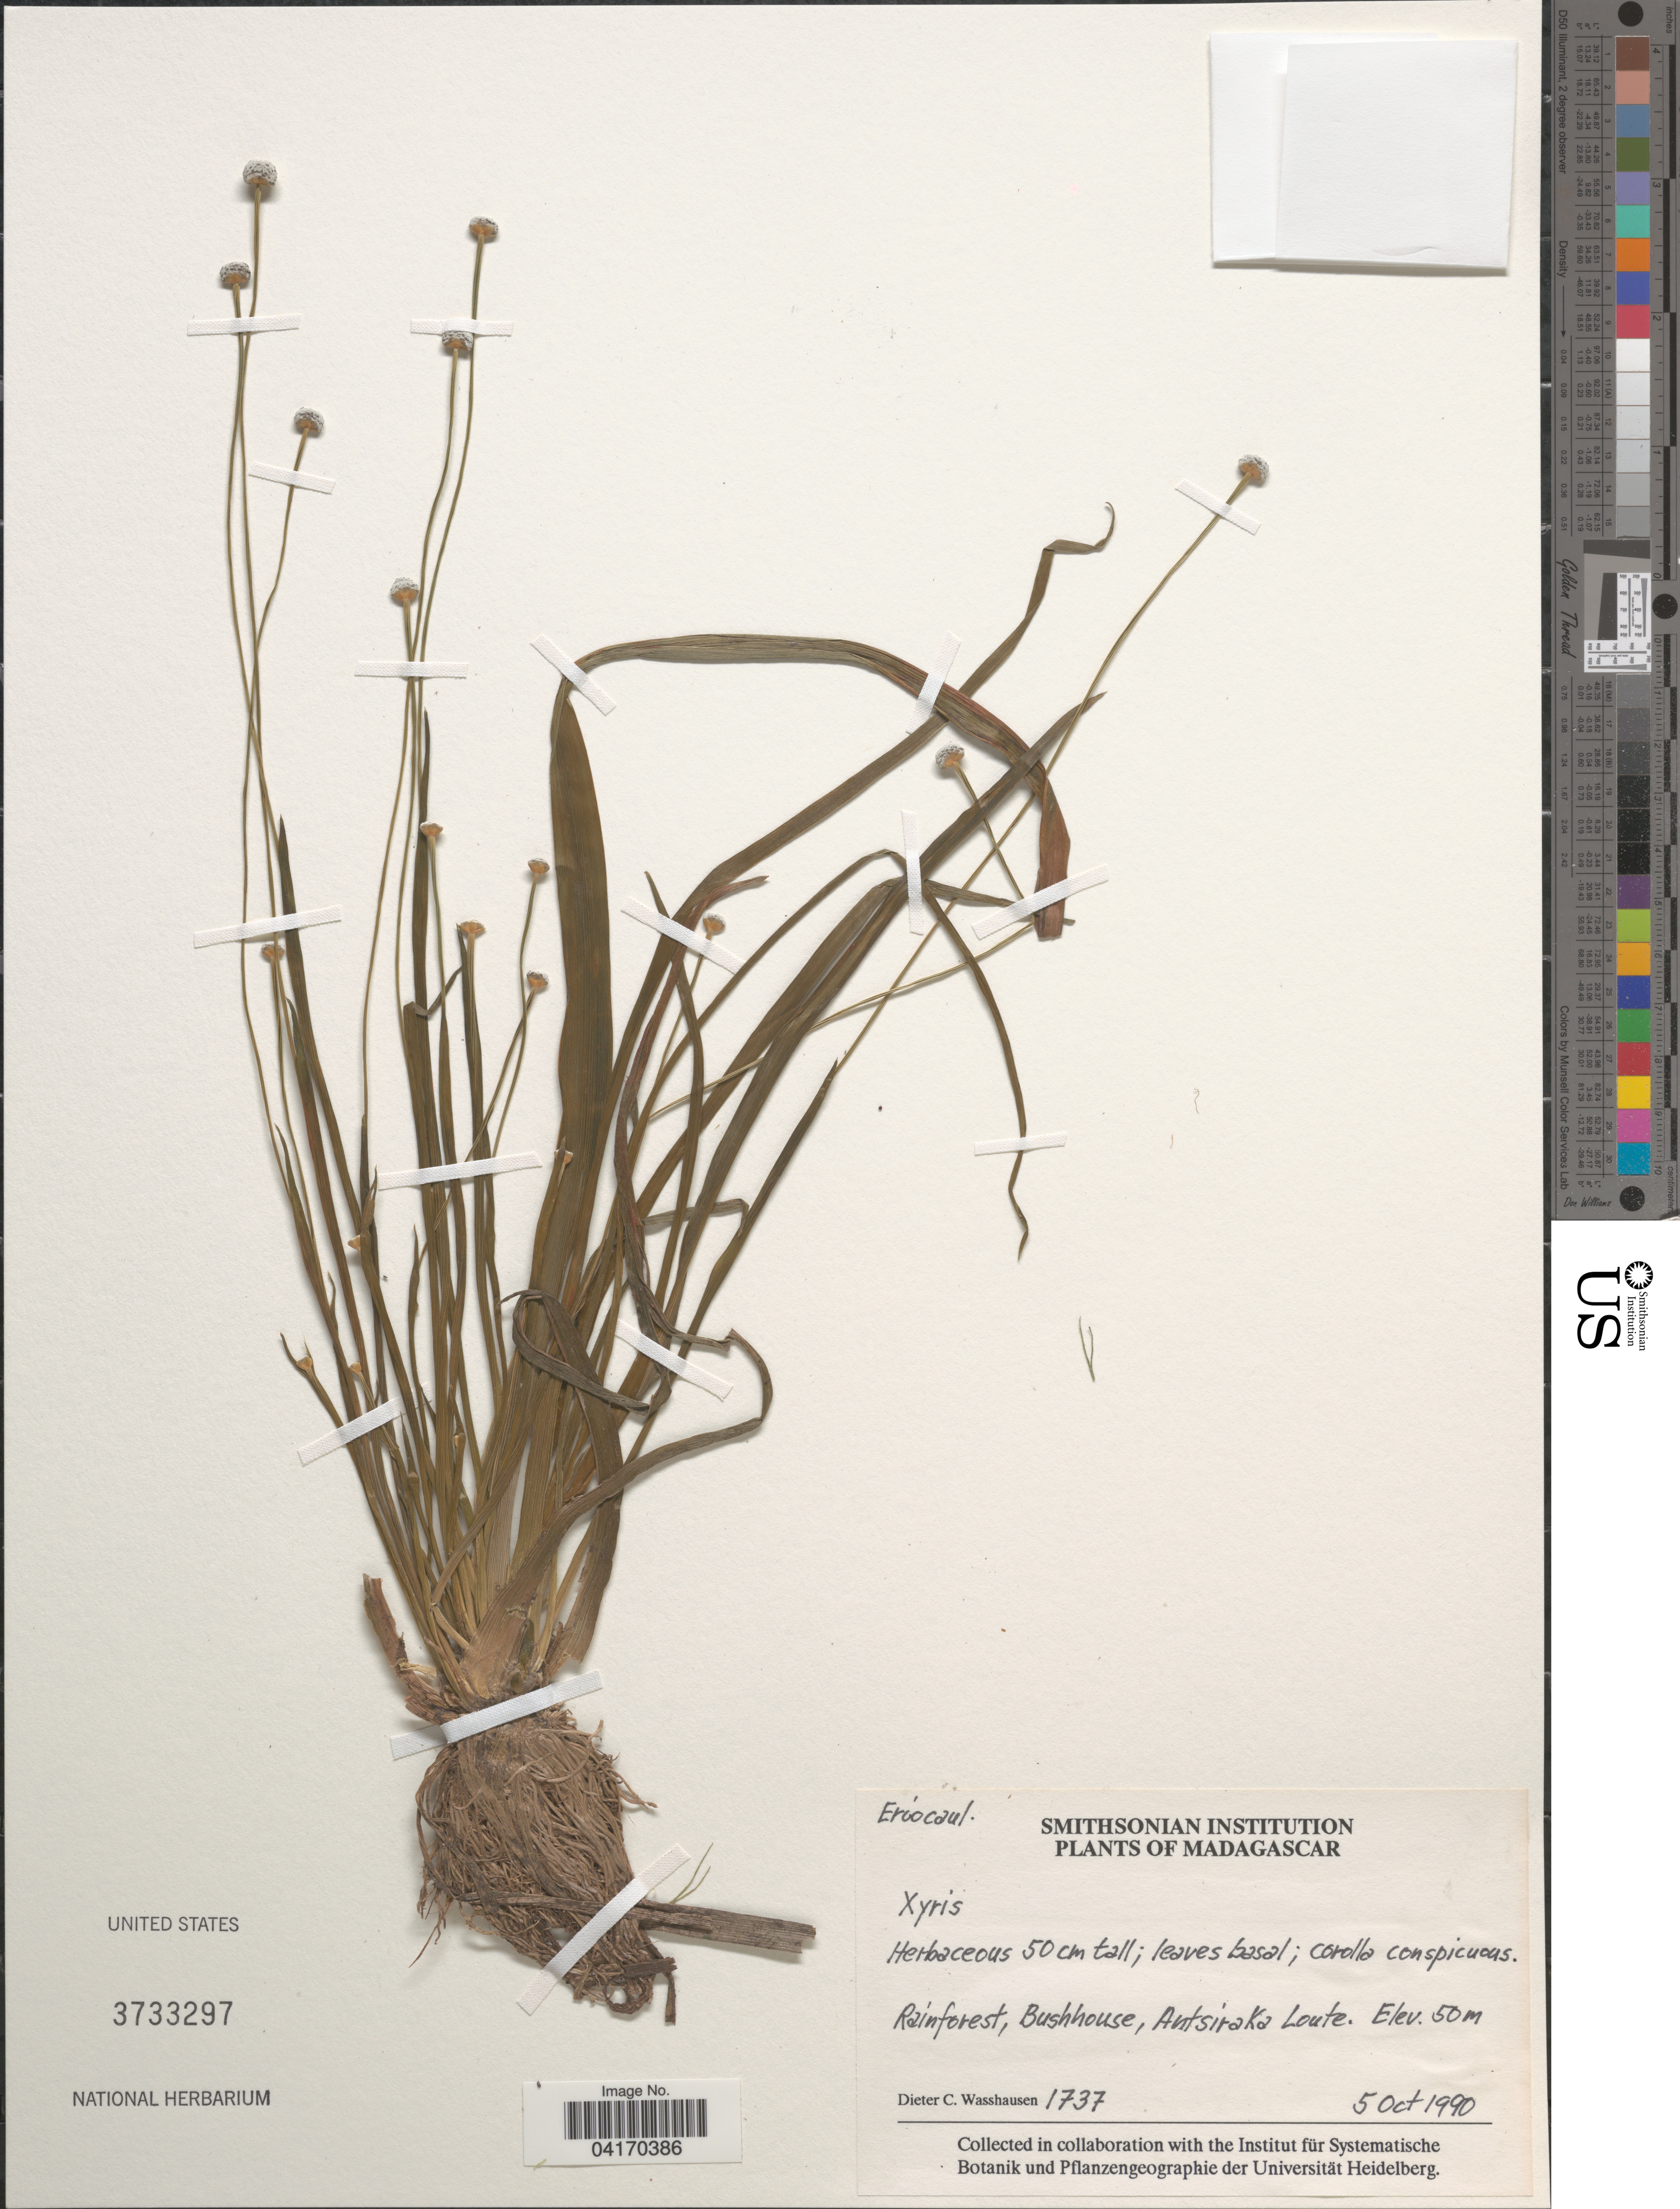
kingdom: Plantae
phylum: Tracheophyta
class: Liliopsida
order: Poales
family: Xyridaceae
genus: Xyris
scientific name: Xyris sp.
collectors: D. C. Wasshausen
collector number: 1737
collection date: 1990-10-05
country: Madagascar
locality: Rainforest, Bushhouse, Antsiraka Loute.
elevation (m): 50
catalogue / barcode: US 3733297